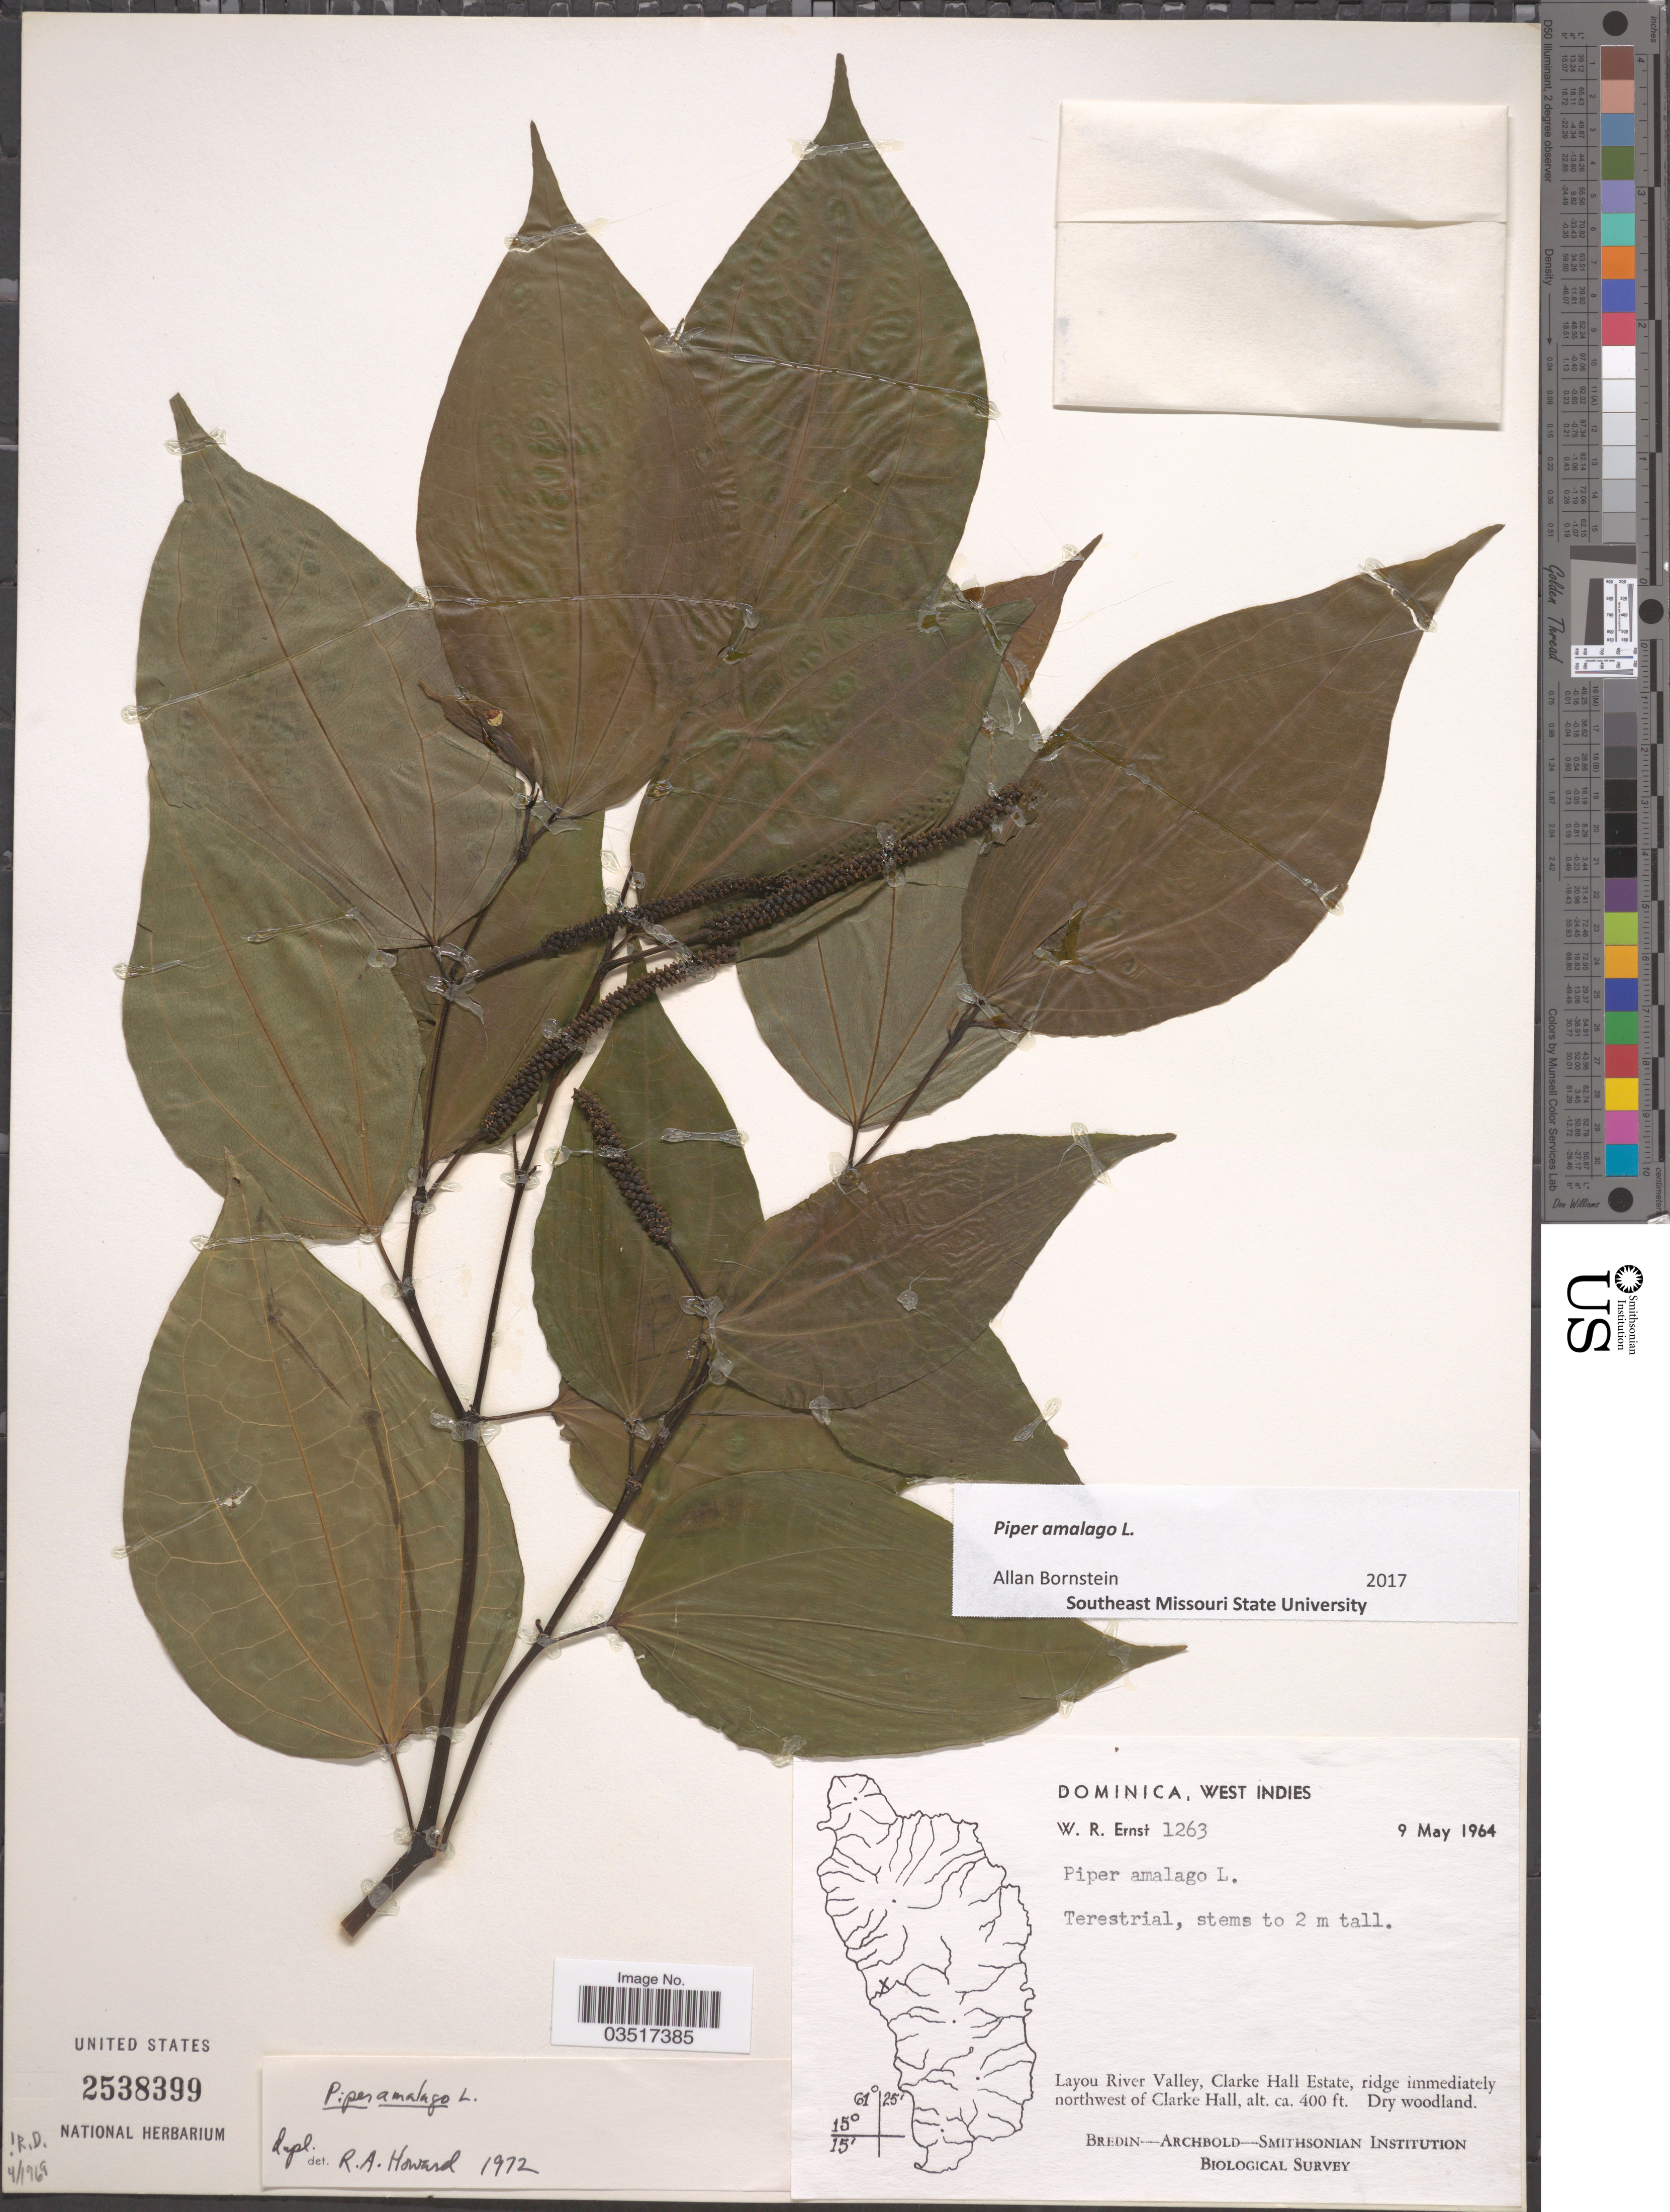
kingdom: Plantae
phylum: Tracheophyta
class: Magnoliopsida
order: Piperales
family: Piperaceae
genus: Piper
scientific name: Piper amalago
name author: L.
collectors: W. R. Ernst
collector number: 1263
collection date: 1964-05-09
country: Dominica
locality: West Indies. Layou River Valley, Clarke Hall Estate, ridge immediately northwest of Clarke Hall.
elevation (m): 122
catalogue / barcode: US 2538399